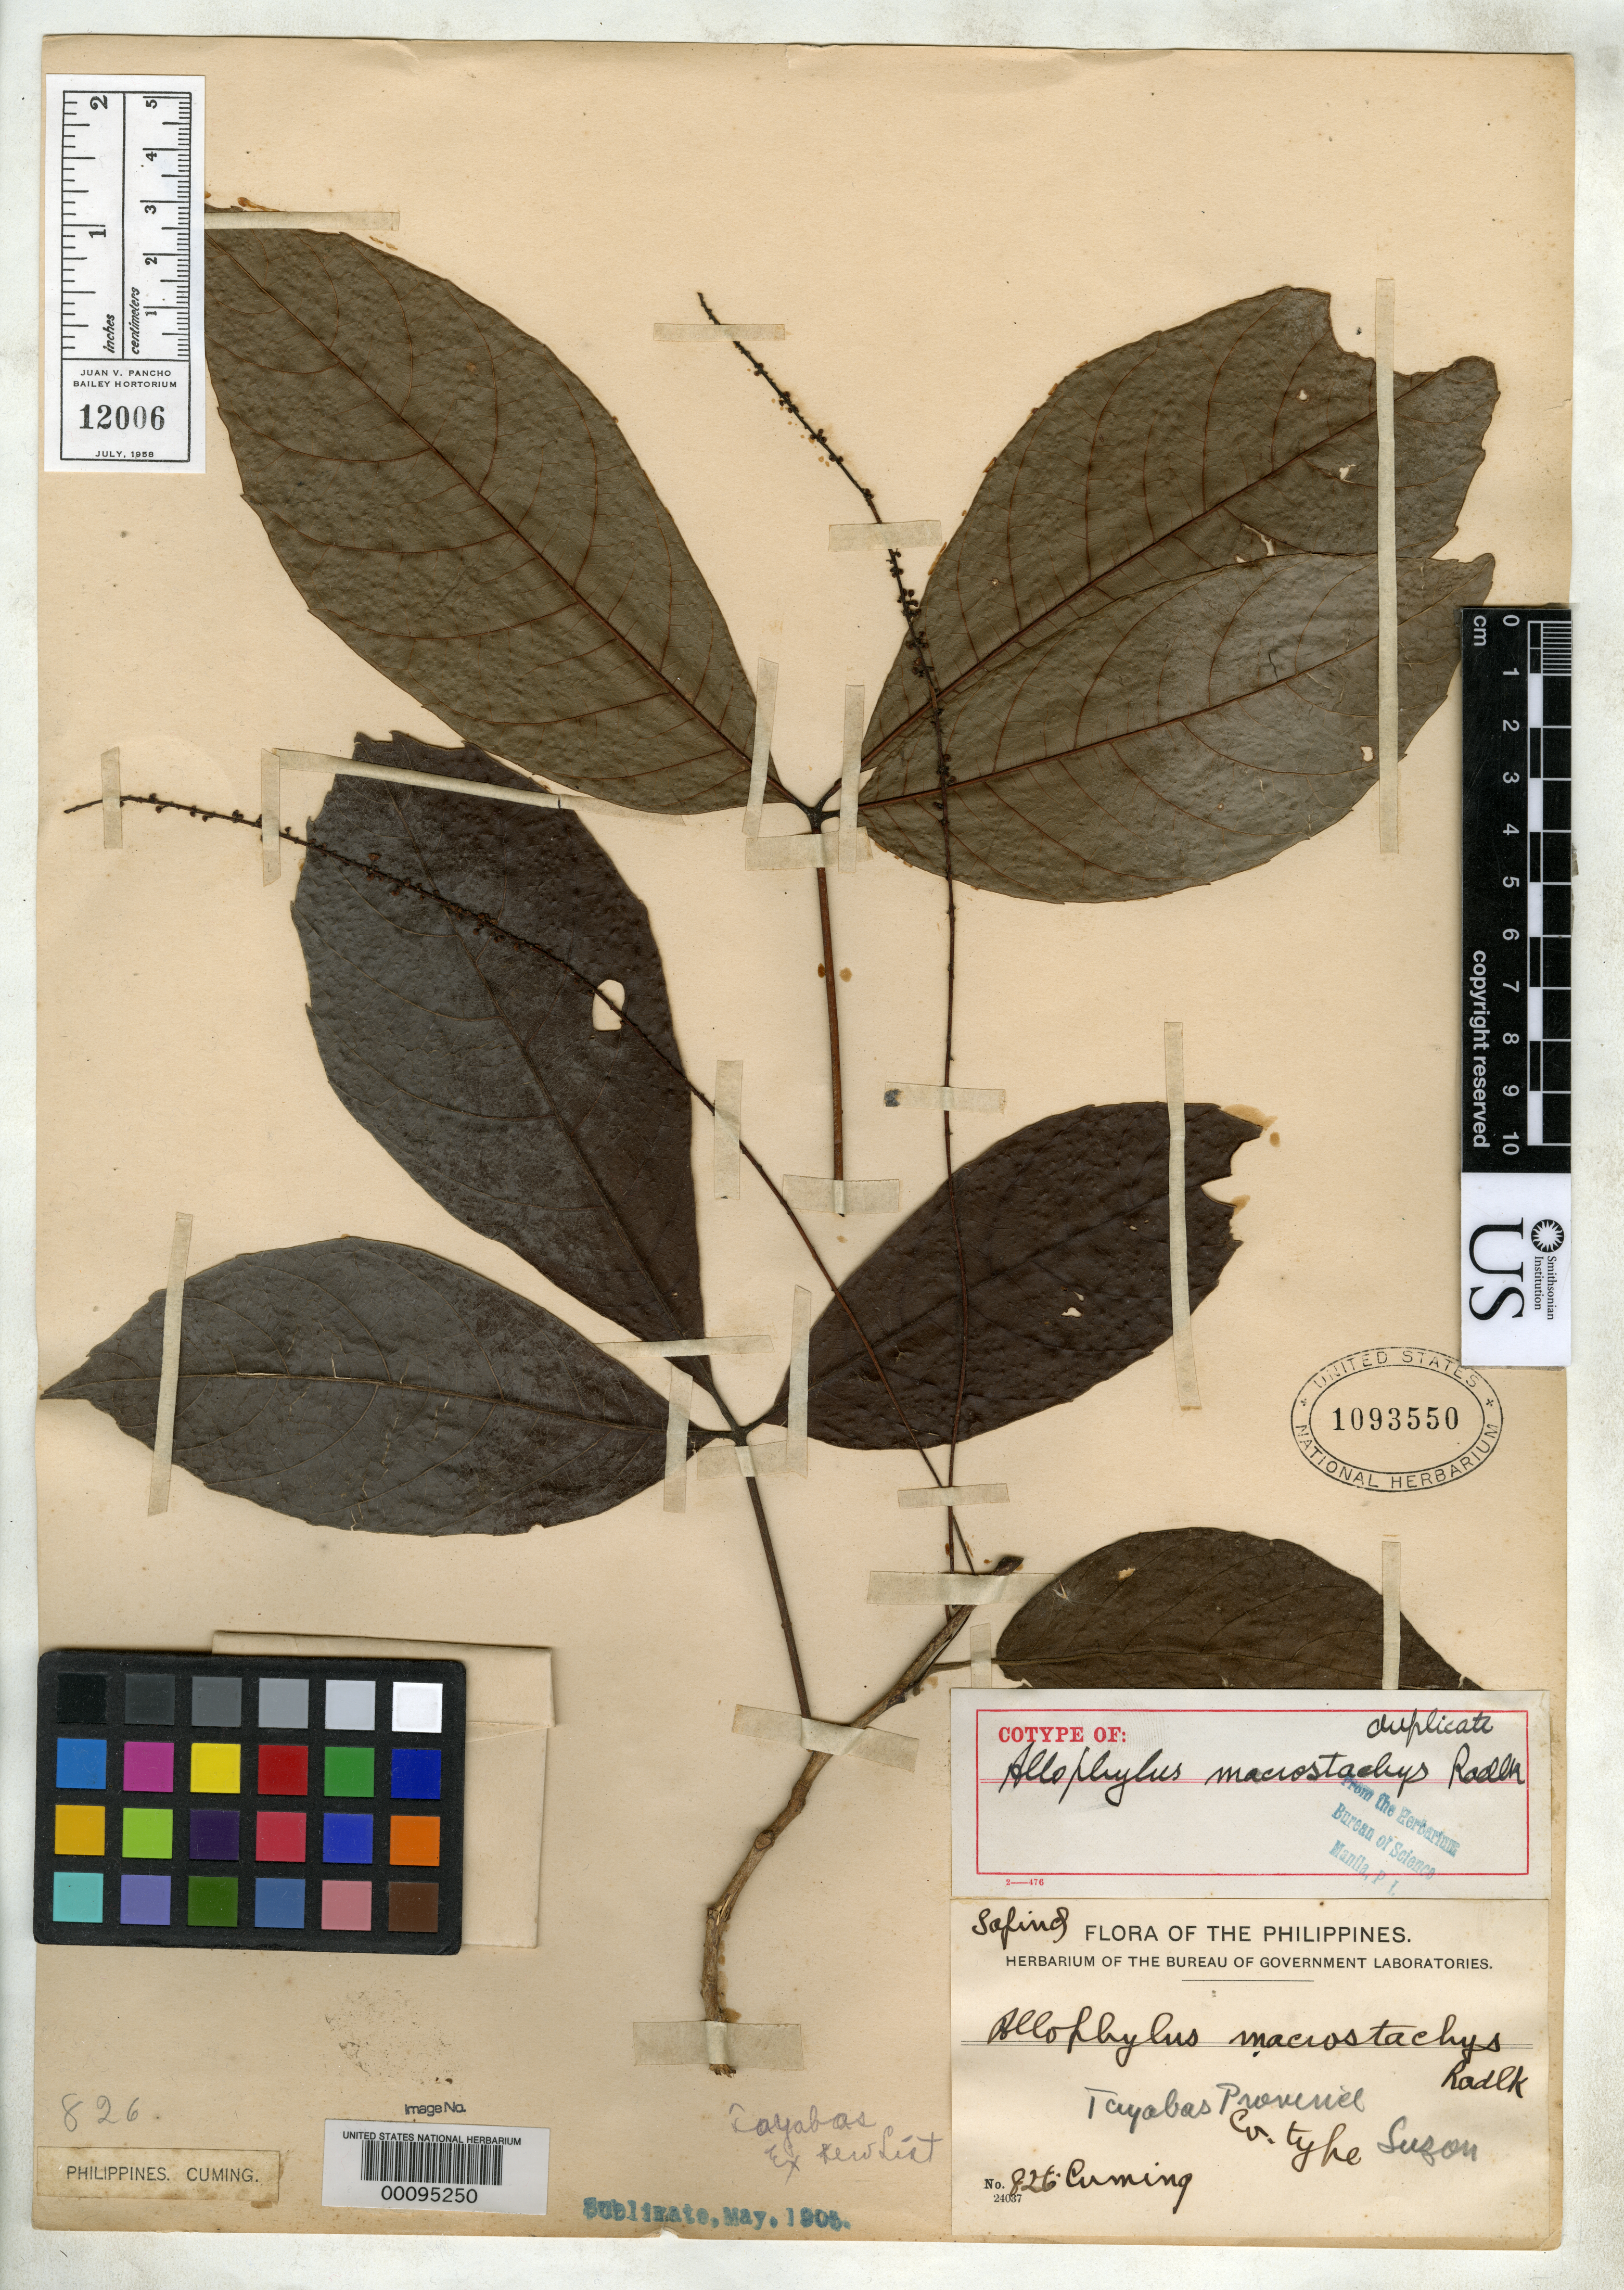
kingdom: Plantae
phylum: Tracheophyta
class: Magnoliopsida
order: Sapindales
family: Sapindaceae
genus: Allophylus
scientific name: Allophylus macrostachys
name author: Radlk. in Perkins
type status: Isosyntype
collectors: H. Cuming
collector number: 826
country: Philippines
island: Luzon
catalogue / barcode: US 1093550